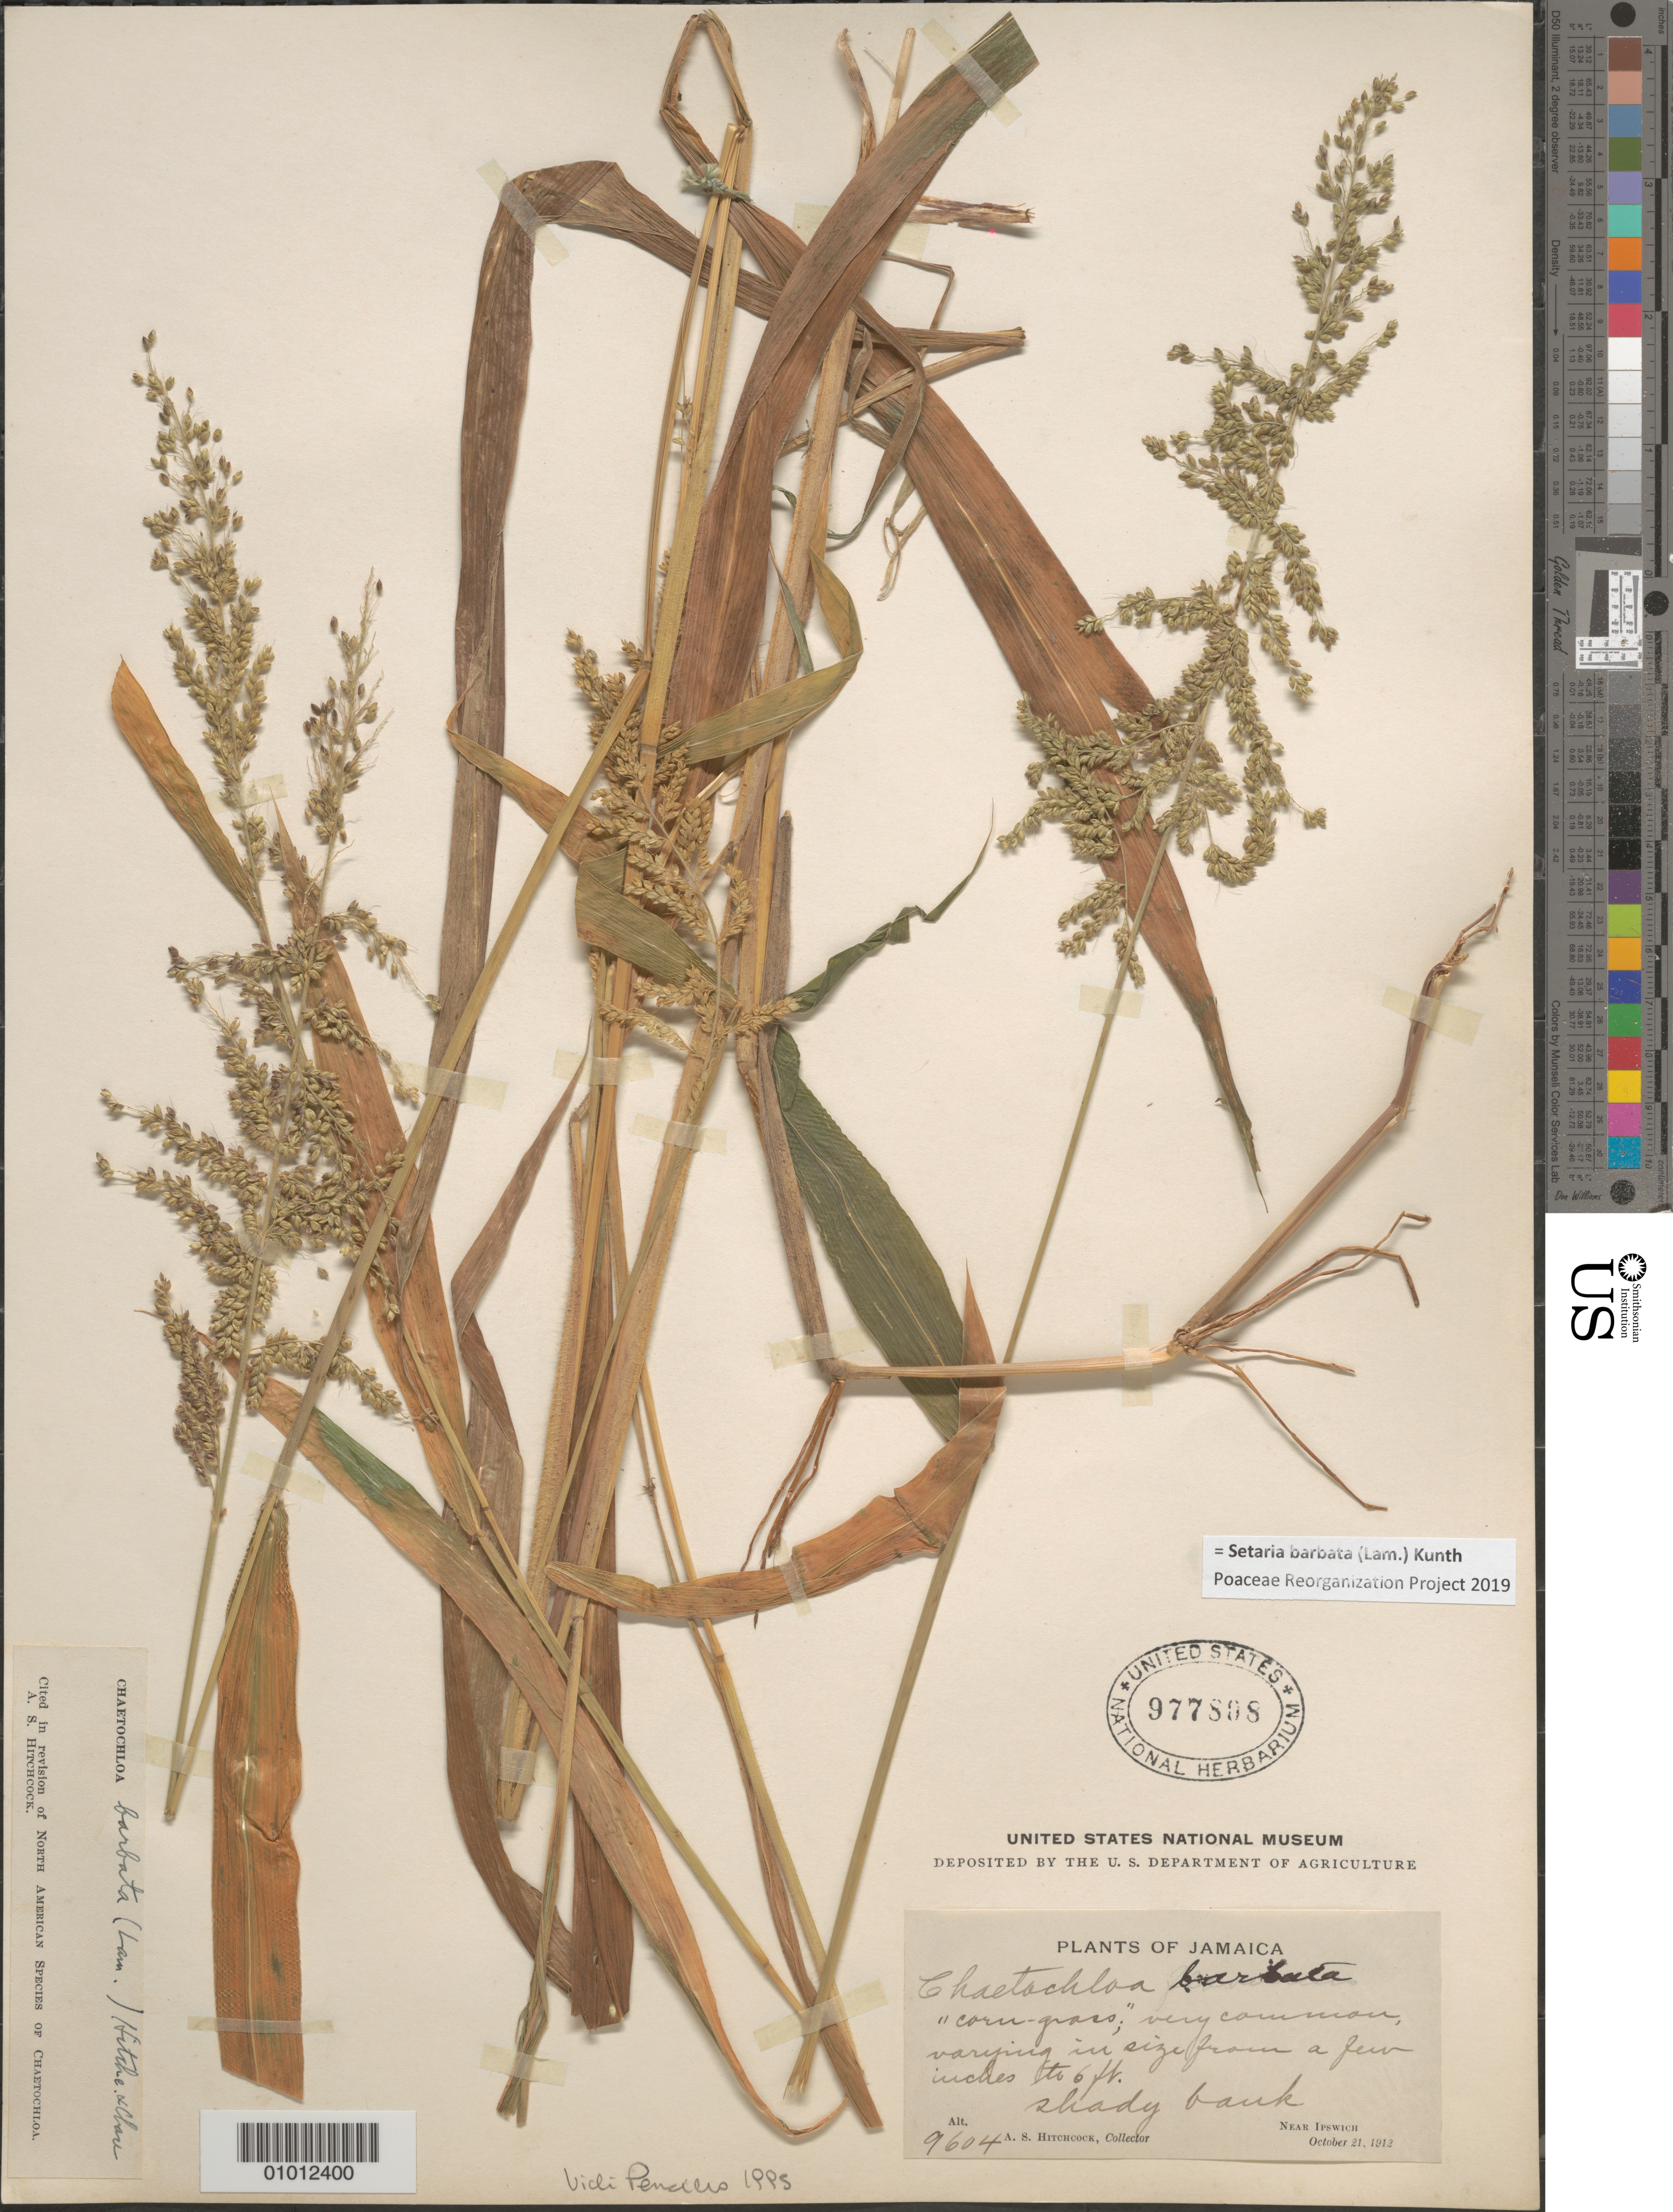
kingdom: Plantae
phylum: Tracheophyta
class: Liliopsida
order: Poales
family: Poaceae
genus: Setaria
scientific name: Setaria barbata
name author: (Lam.) Kunth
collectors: A. S. Hitchcock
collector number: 9604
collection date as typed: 21 Oct 1912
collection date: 1912-10-21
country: Jamaica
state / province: Portland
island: Jamaica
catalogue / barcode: US 977808